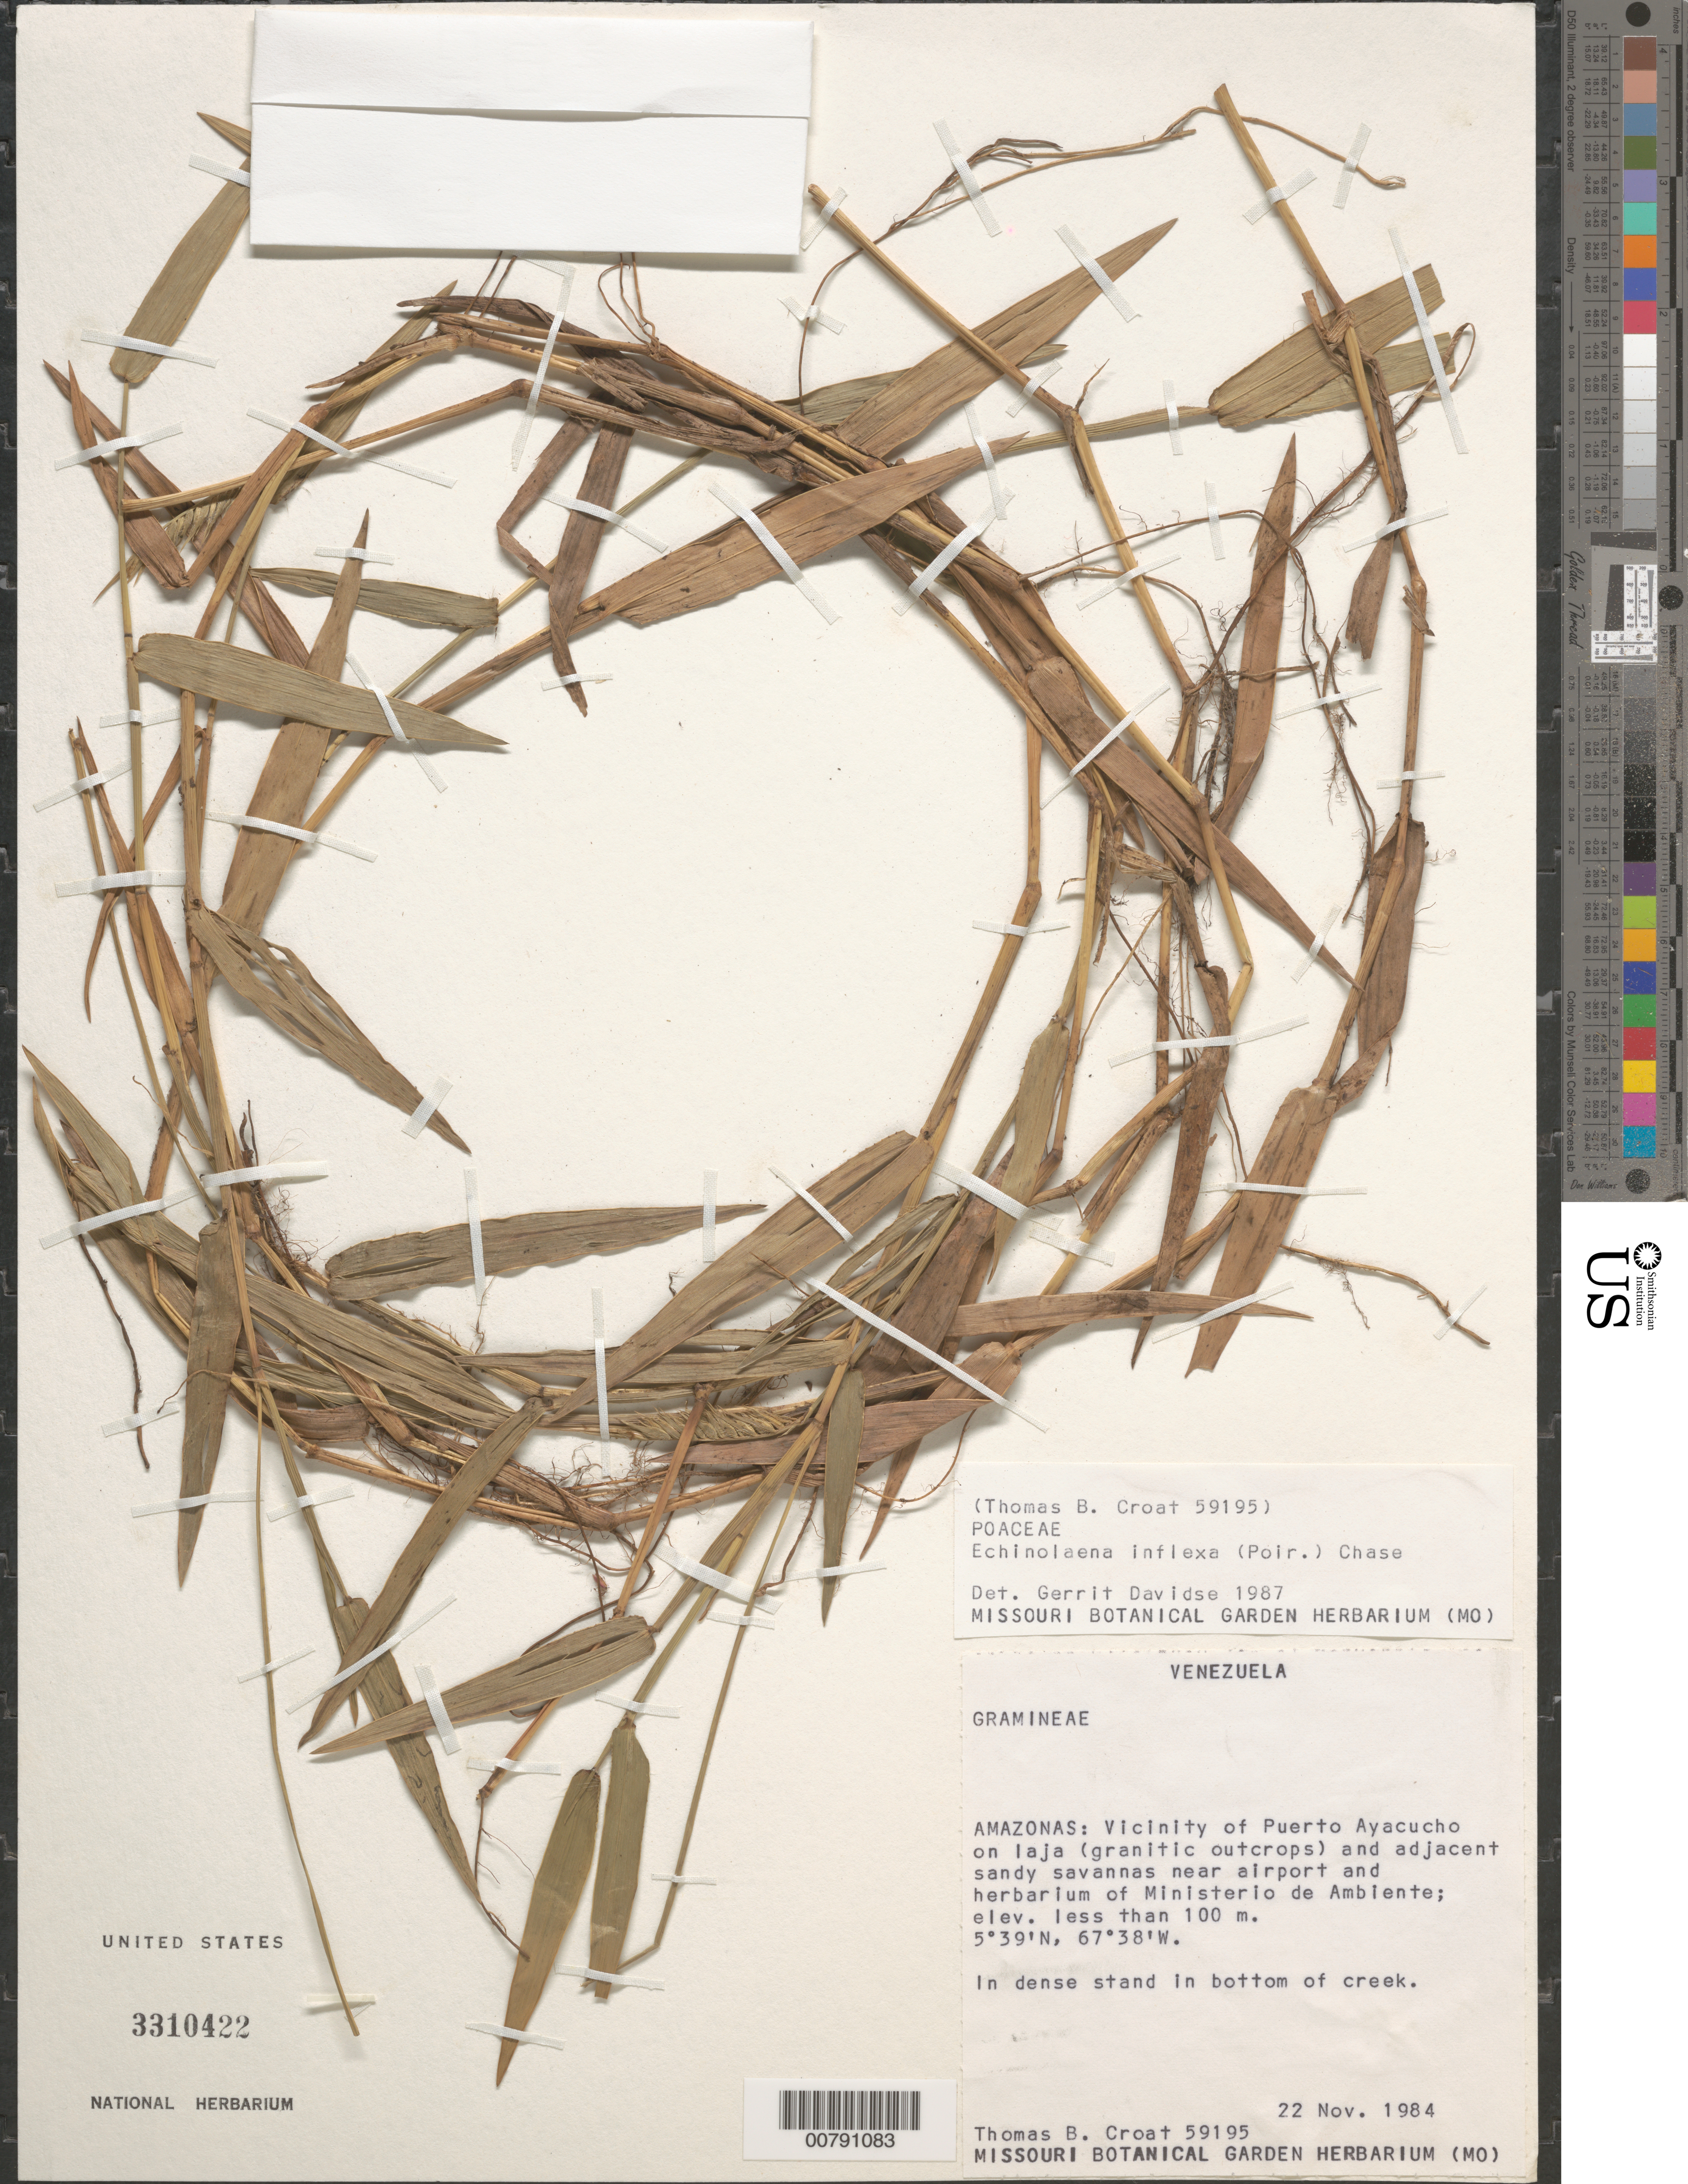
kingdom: Plantae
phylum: Tracheophyta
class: Liliopsida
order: Poales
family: Poaceae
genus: Echinolaena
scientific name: Echinolaena inflexa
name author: (Poir.) Chase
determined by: Davidse, Gerrit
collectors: T. B. Croat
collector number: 59195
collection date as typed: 22-Nov-84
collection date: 1984-11-22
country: Venezuela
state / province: Amazonas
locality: Puerto Ayacucho, Ministerío de Ambiente, near airport and herbarium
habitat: Laja and adjacent sandy savannas, in bottom of creek; in dense stand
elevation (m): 100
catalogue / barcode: US 3310422